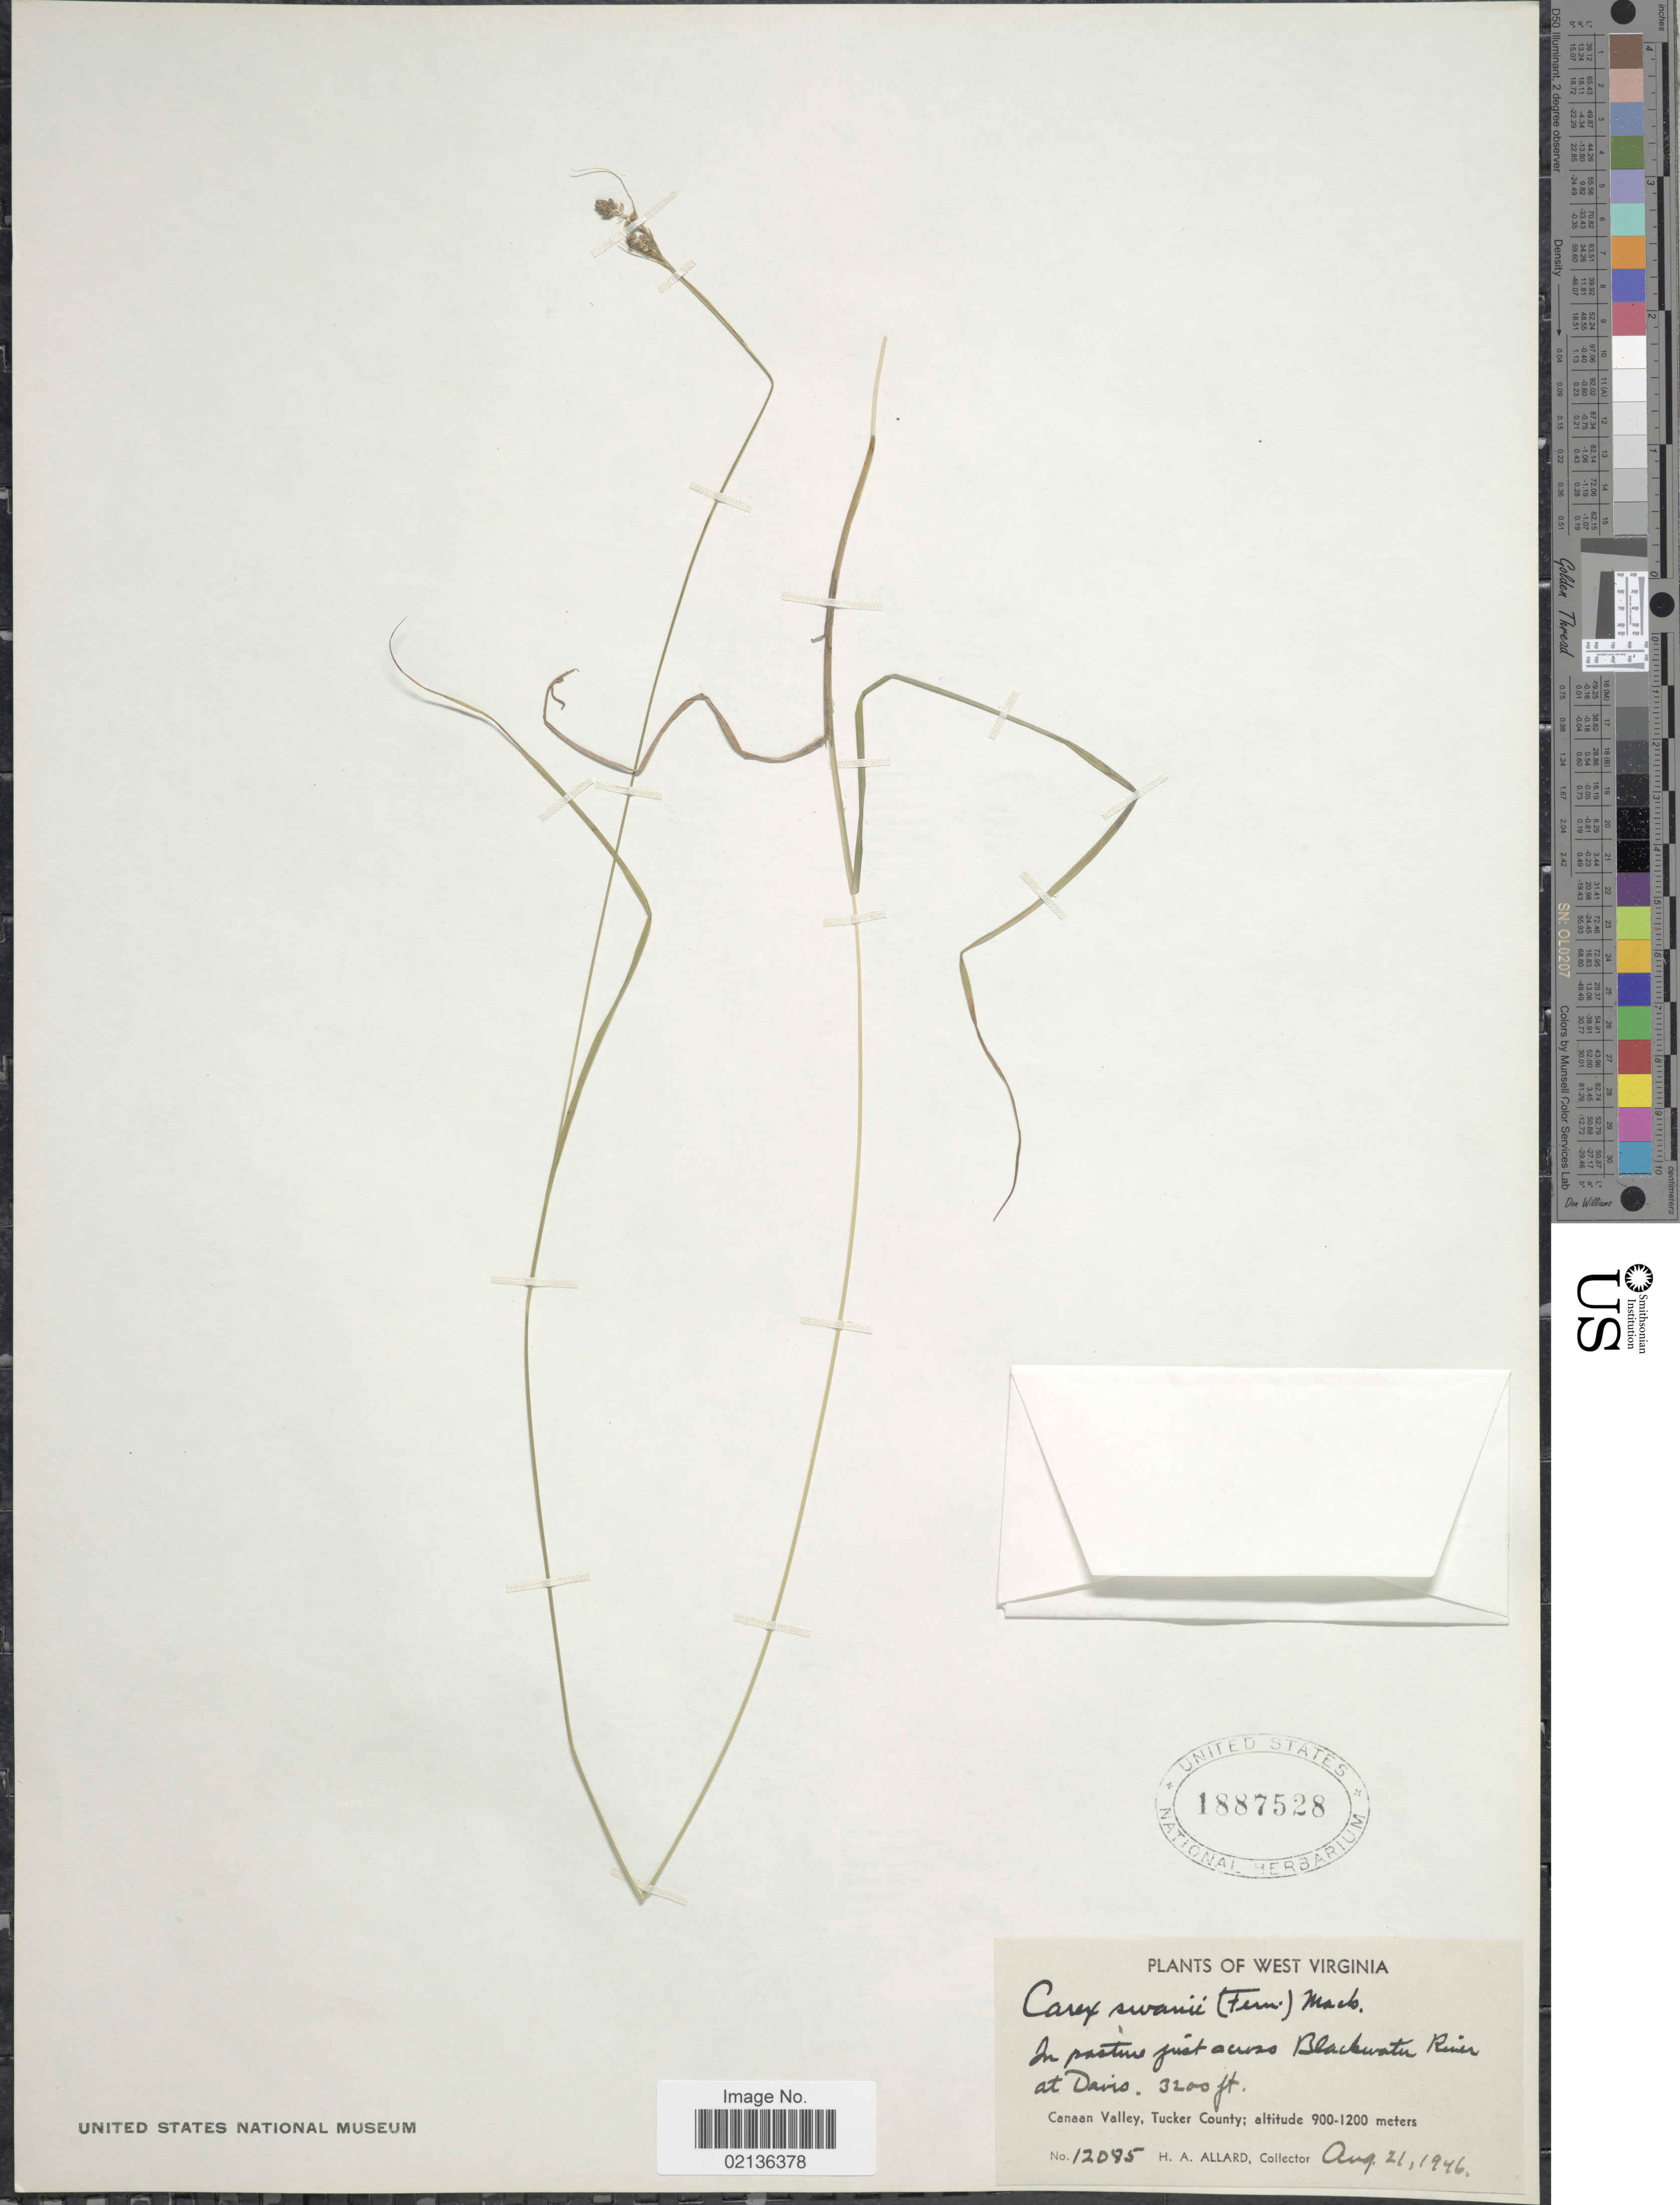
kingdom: Plantae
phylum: Tracheophyta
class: Liliopsida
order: Poales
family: Cyperaceae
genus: Carex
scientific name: Carex swanii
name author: (Fernald) Mack.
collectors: H. A. Allard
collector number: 12085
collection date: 1946-08-21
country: United States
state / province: West Virginia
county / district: Tucker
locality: In pasture just across Blackwater River at Davis, Canaan Valley, Tucker County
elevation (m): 900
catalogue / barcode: US 1887528